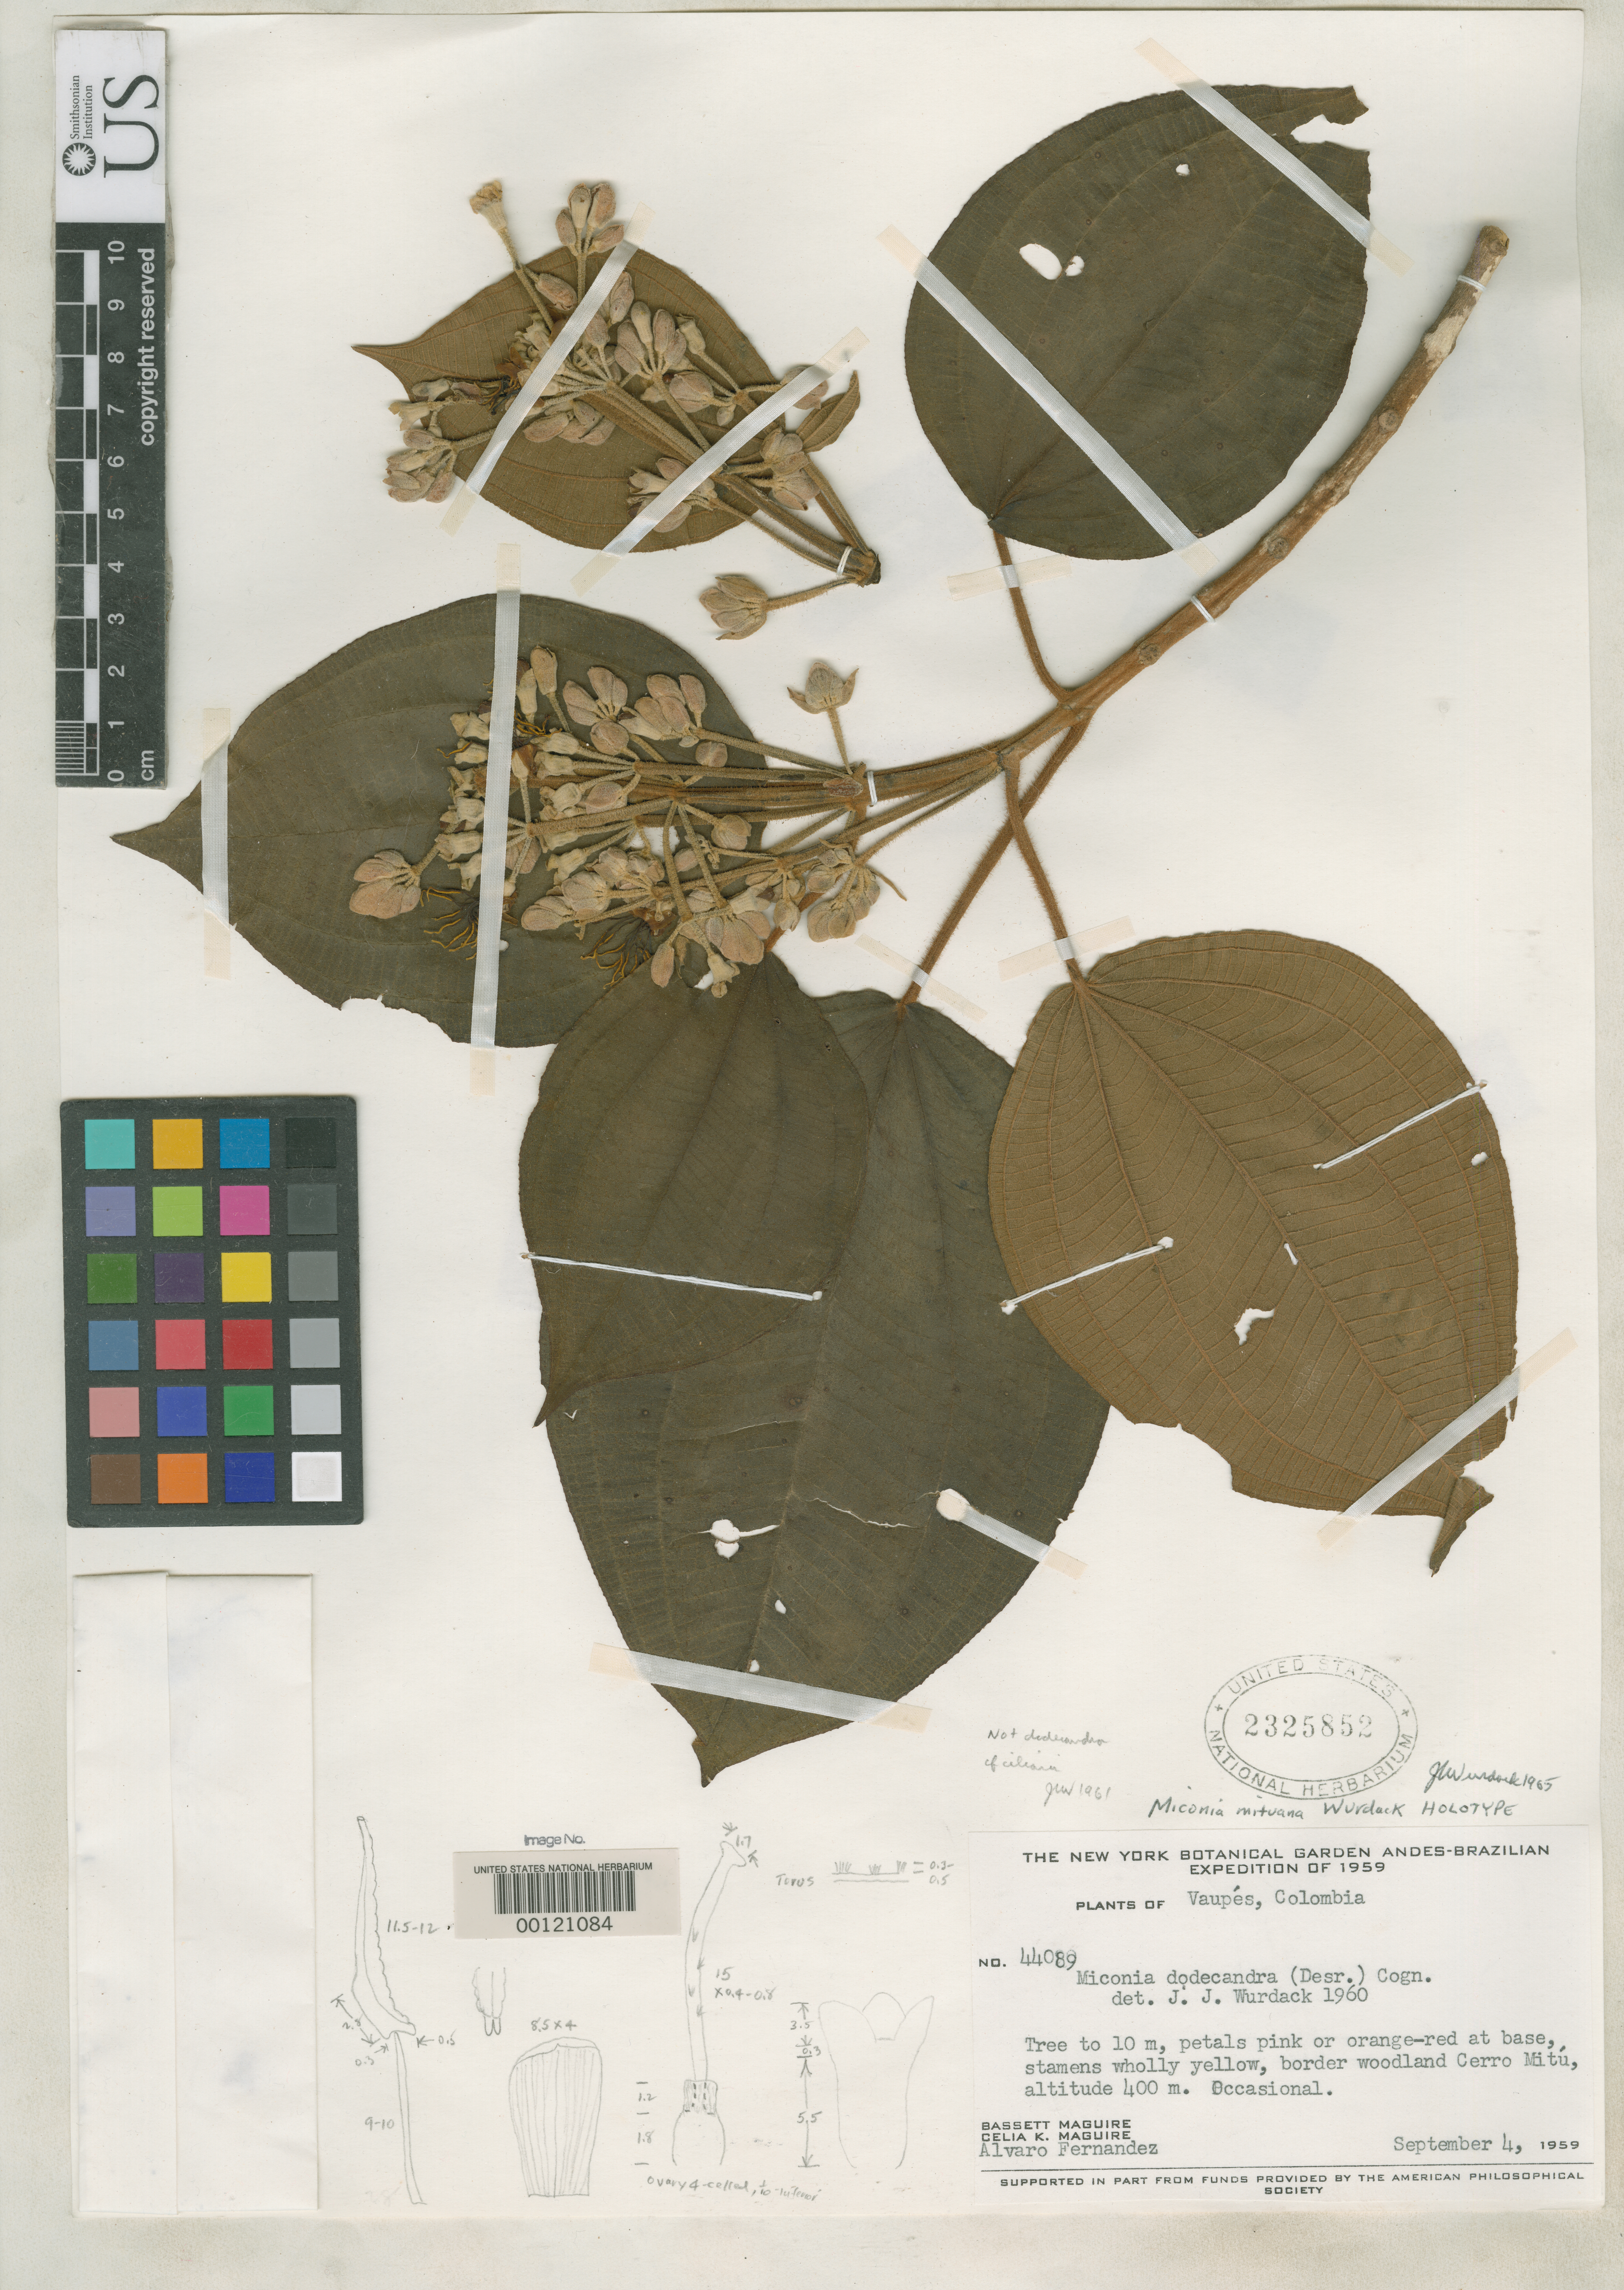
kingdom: Plantae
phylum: Tracheophyta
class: Magnoliopsida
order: Myrtales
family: Melastomataceae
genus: Miconia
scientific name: Miconia mituana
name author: Wurdack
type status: Holotype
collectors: B. Maguire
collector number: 44089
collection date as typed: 04 Sep 1959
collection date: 1959-09-04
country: Colombia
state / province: Vaupés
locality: Cerro Mitu.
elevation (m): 350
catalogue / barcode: US 2325852